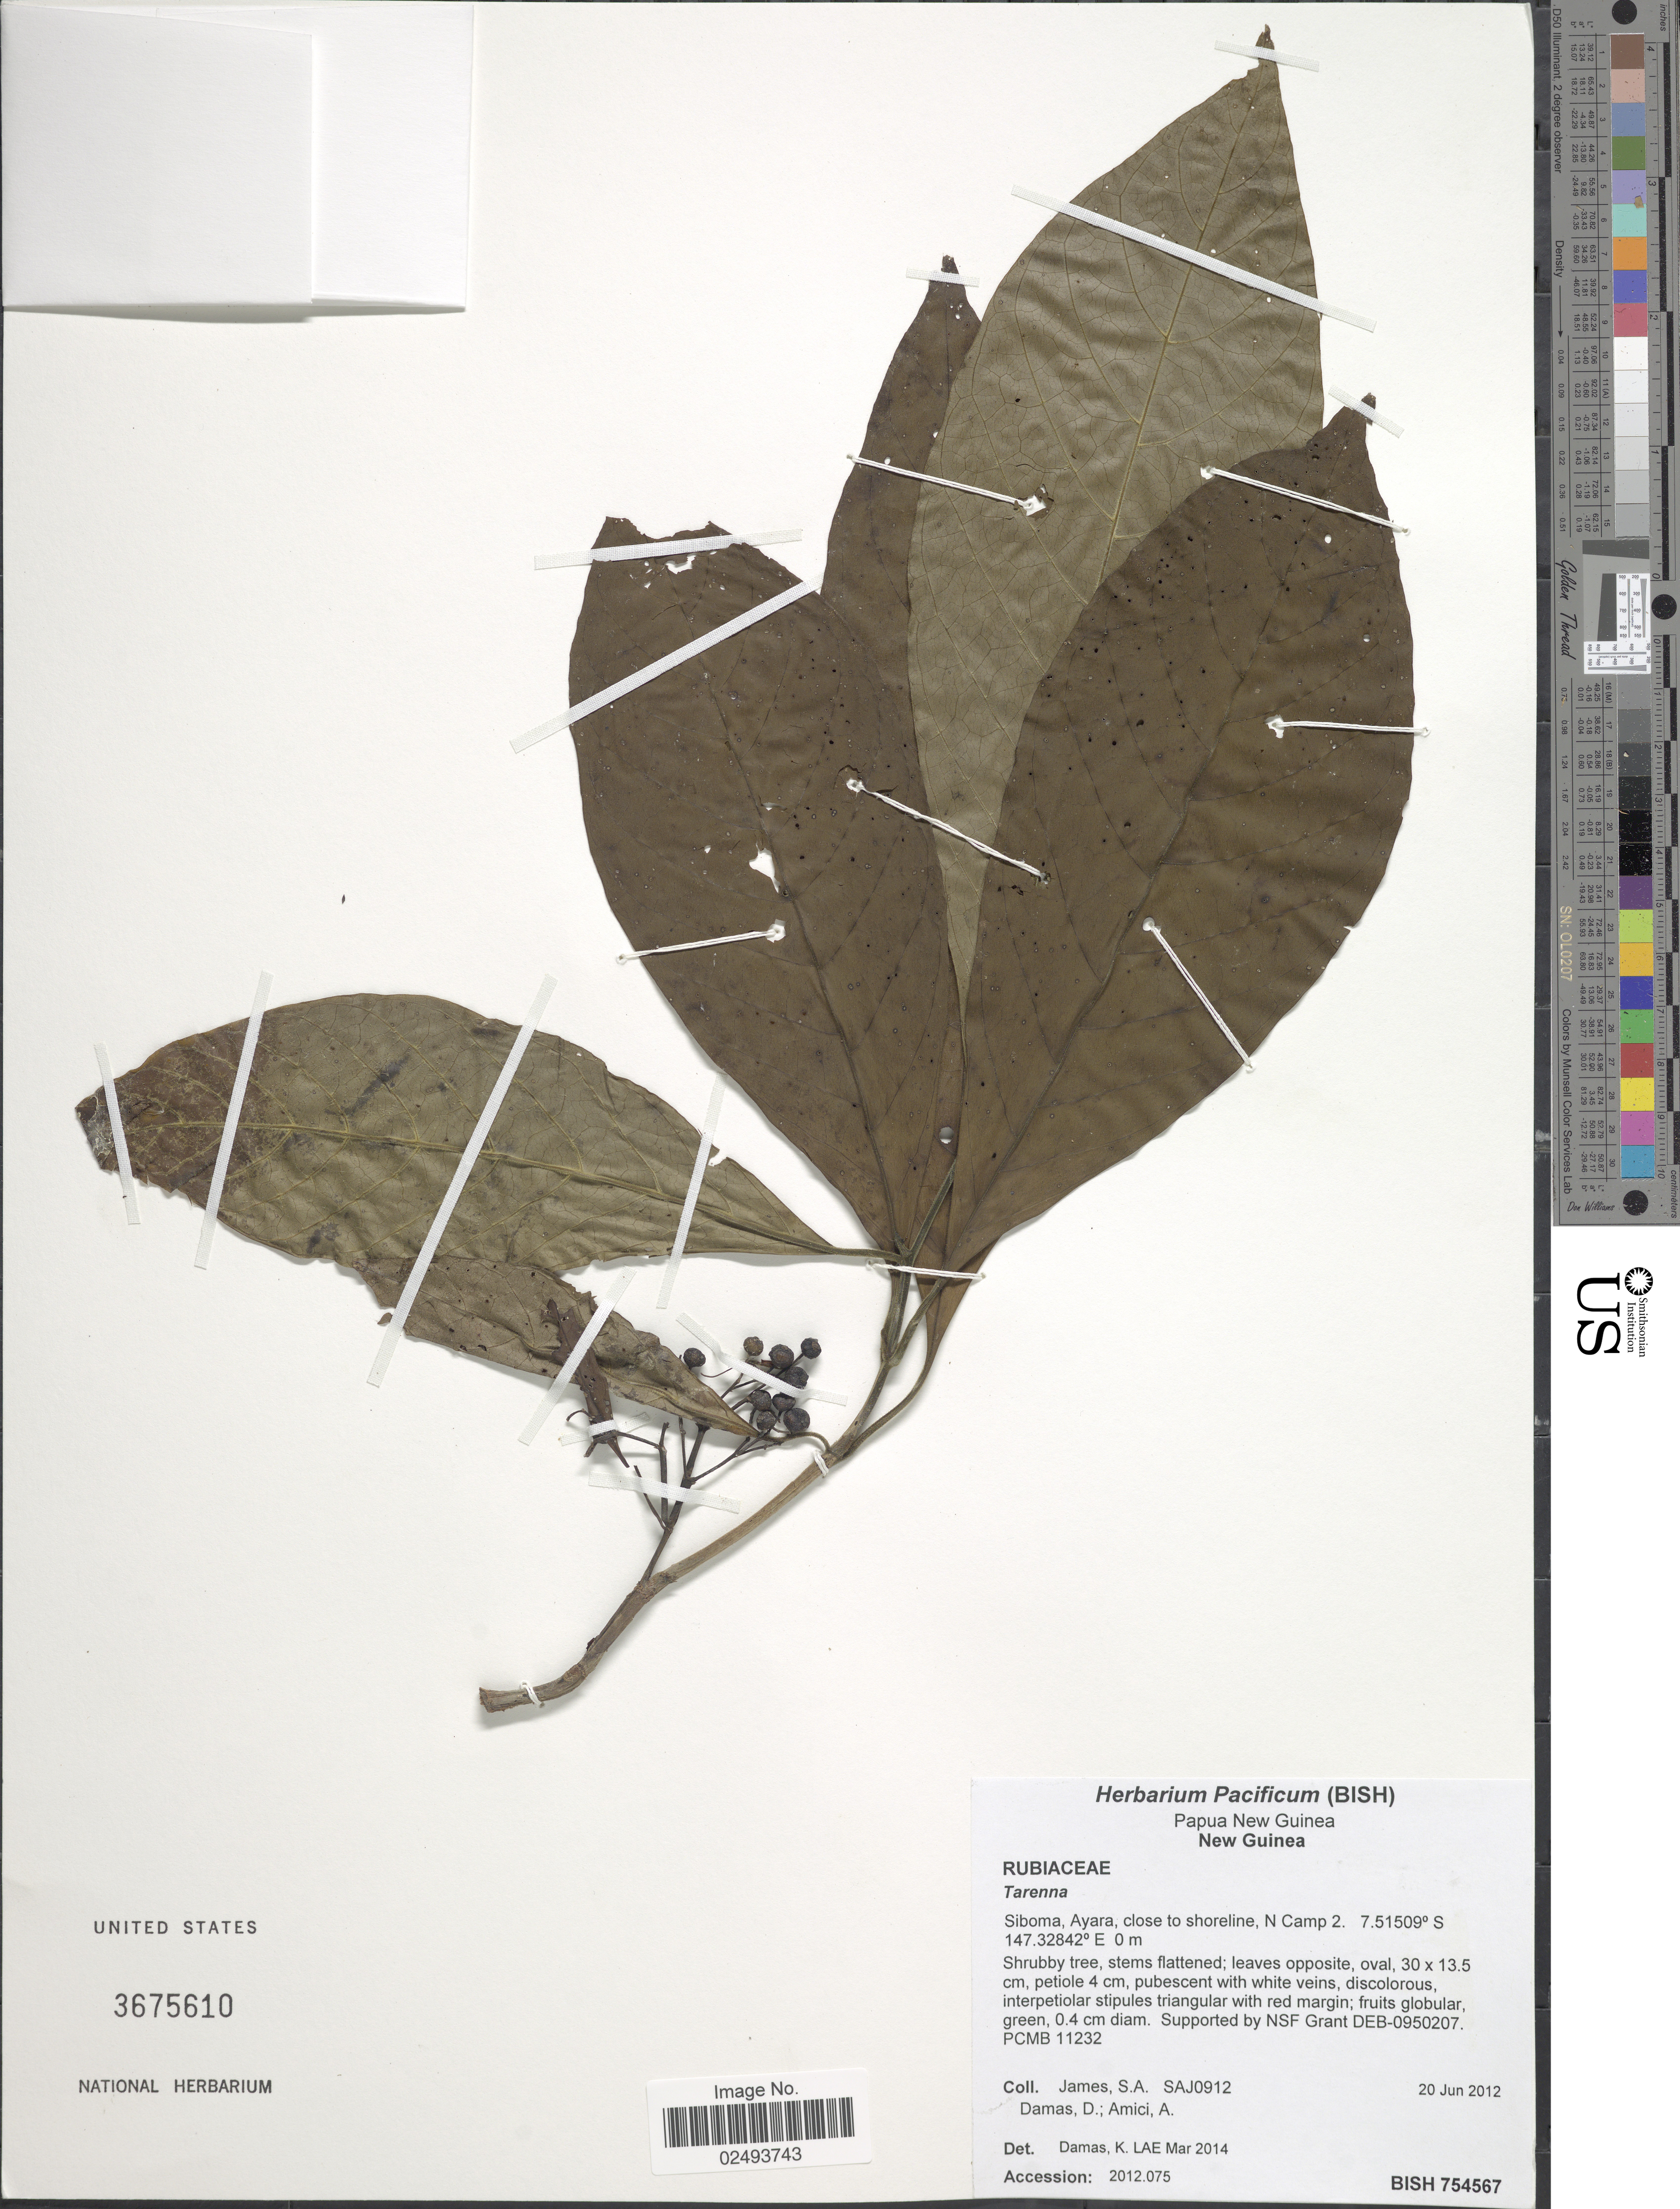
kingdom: Plantae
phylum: Tracheophyta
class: Magnoliopsida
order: Gentianales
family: Rubiaceae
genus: Tarenna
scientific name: Tarenna sp.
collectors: S. James, D. Damas & A. Amici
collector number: SAJ0912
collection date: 2012-06-20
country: Papua New Guinea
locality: New Guinea, Siboma, Ayara, close to shoreline, N Camp 2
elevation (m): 0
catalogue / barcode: US 3675610